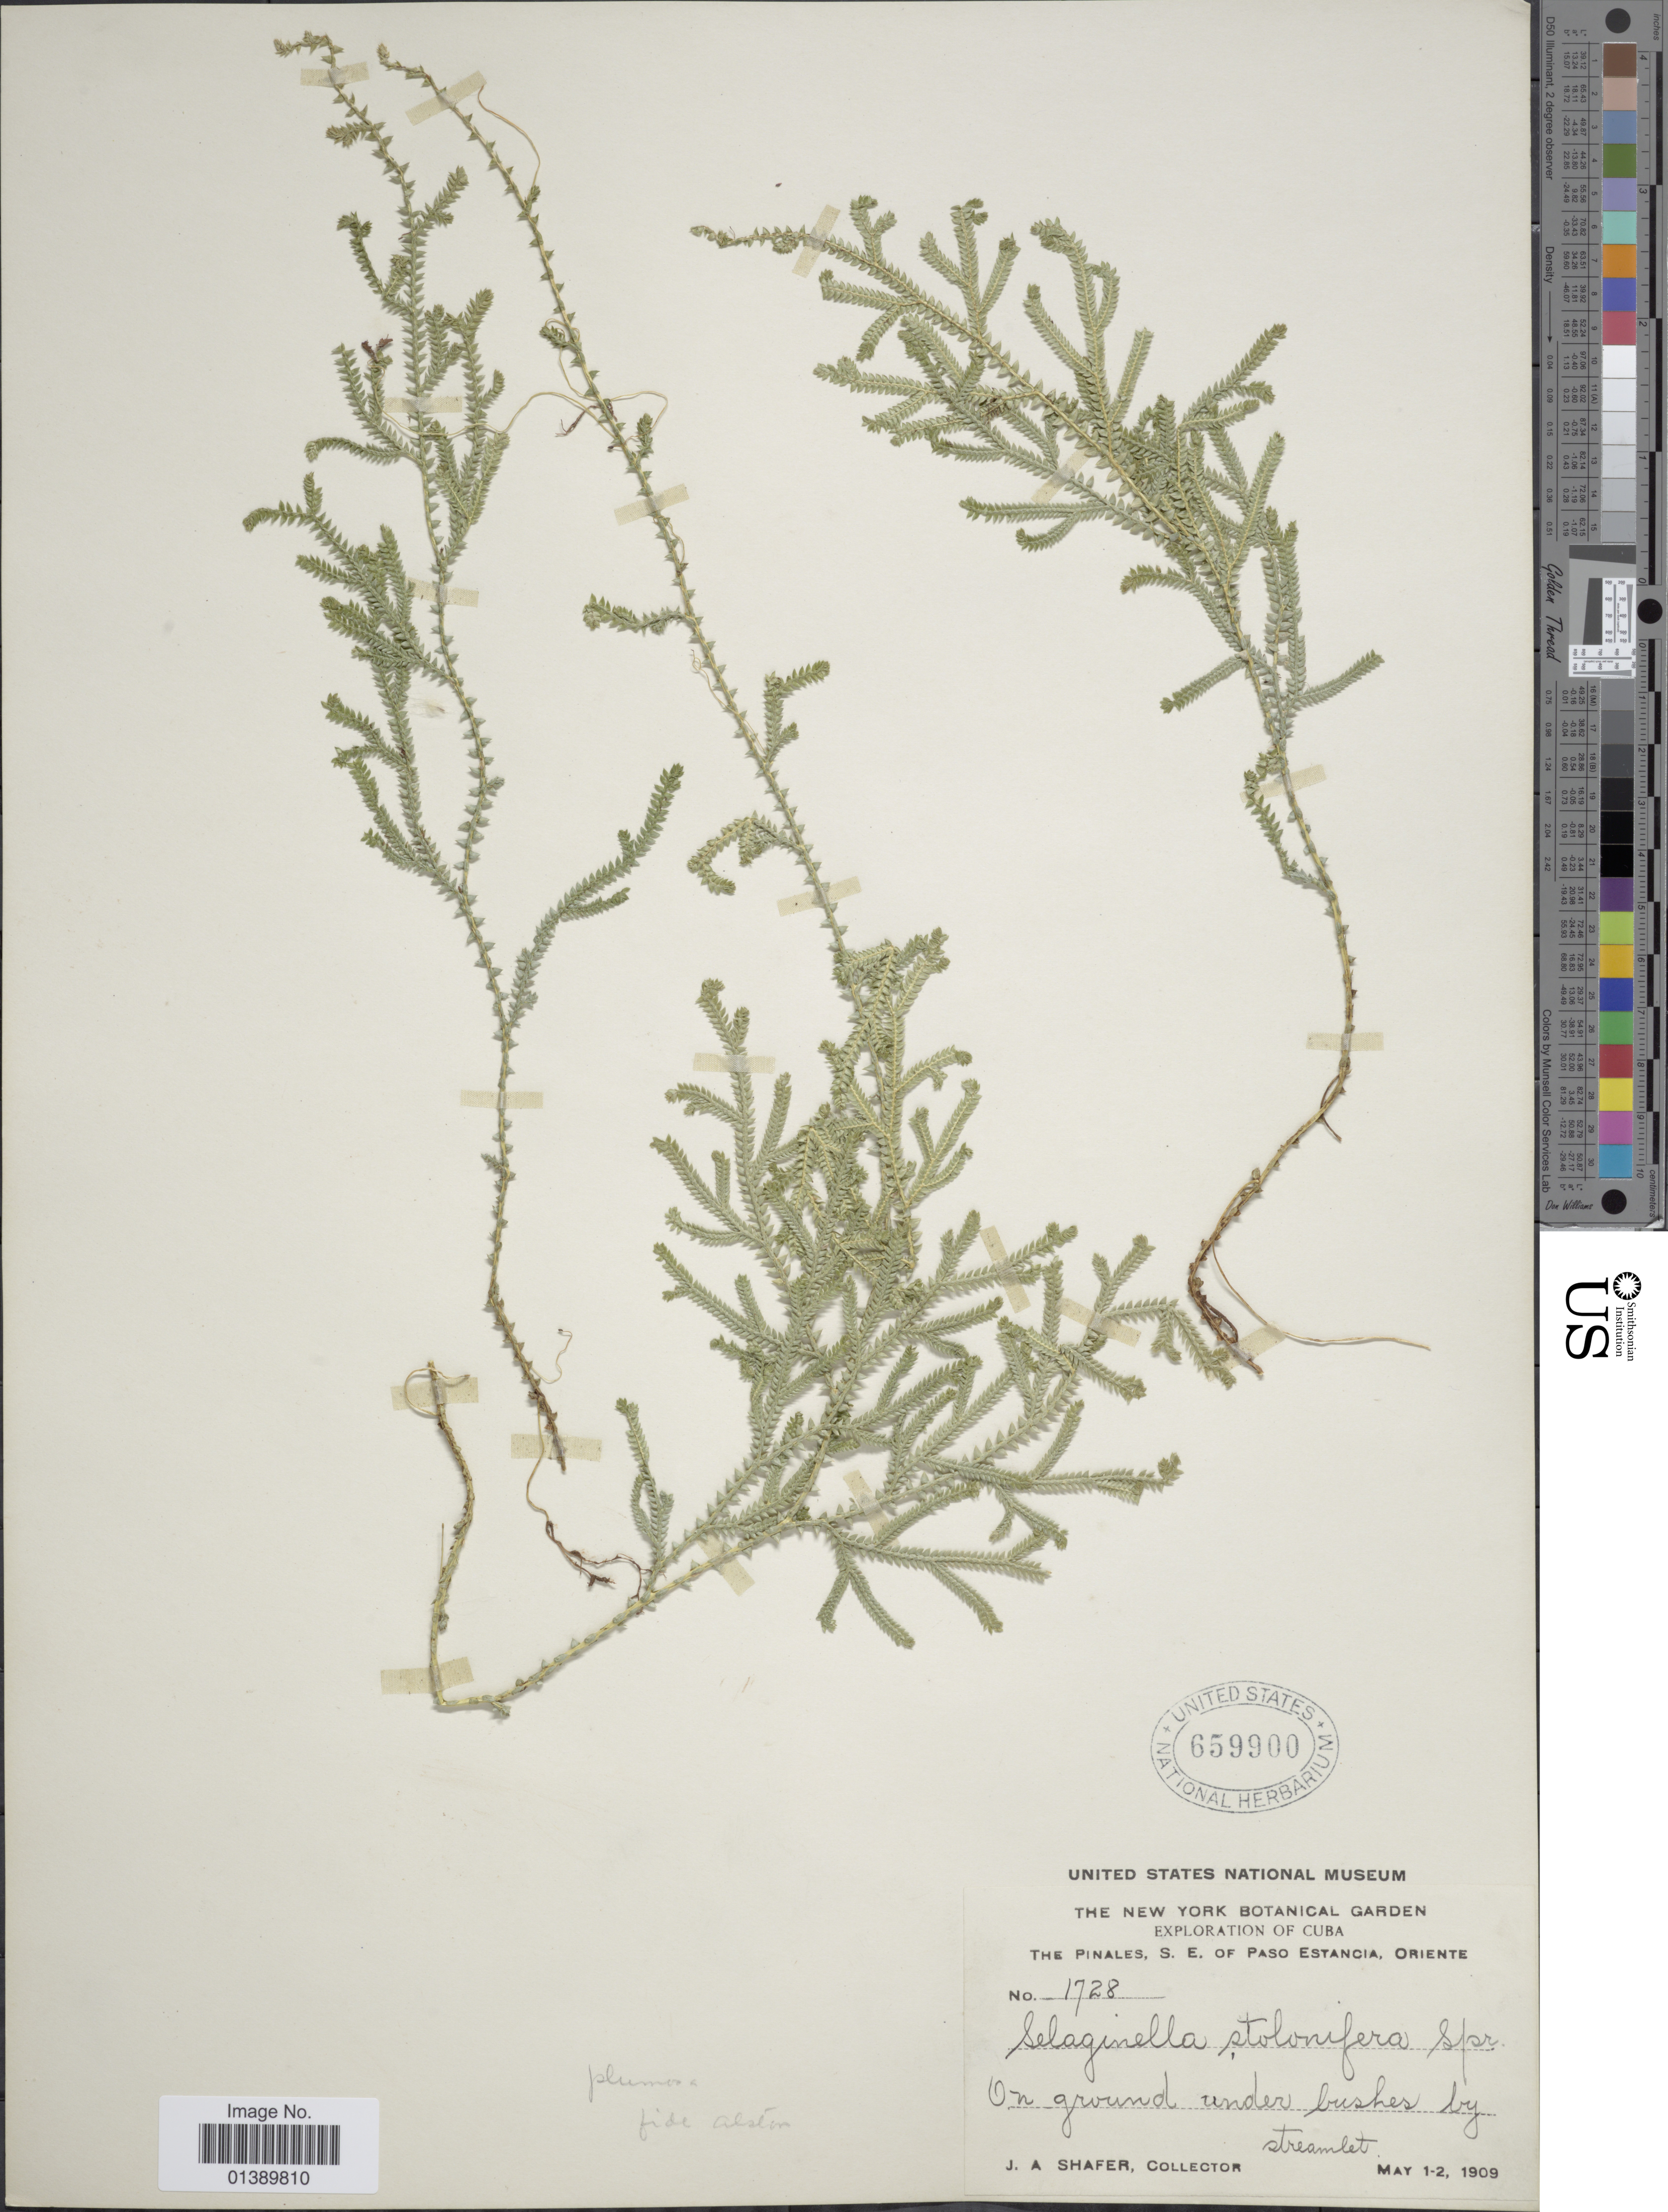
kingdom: Plantae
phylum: Tracheophyta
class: Lycopodiopsida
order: Selaginellales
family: Selaginellaceae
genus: Selaginella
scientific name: Selaginella plumosa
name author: (L.) C. Presl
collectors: J. A. Shafer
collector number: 1728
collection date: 1909-05-01/1909-05-02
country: Cuba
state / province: Oriente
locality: The Pinales, S.E. of Paso Estancia, On ground under bushes by streanlet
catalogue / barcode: US 659900